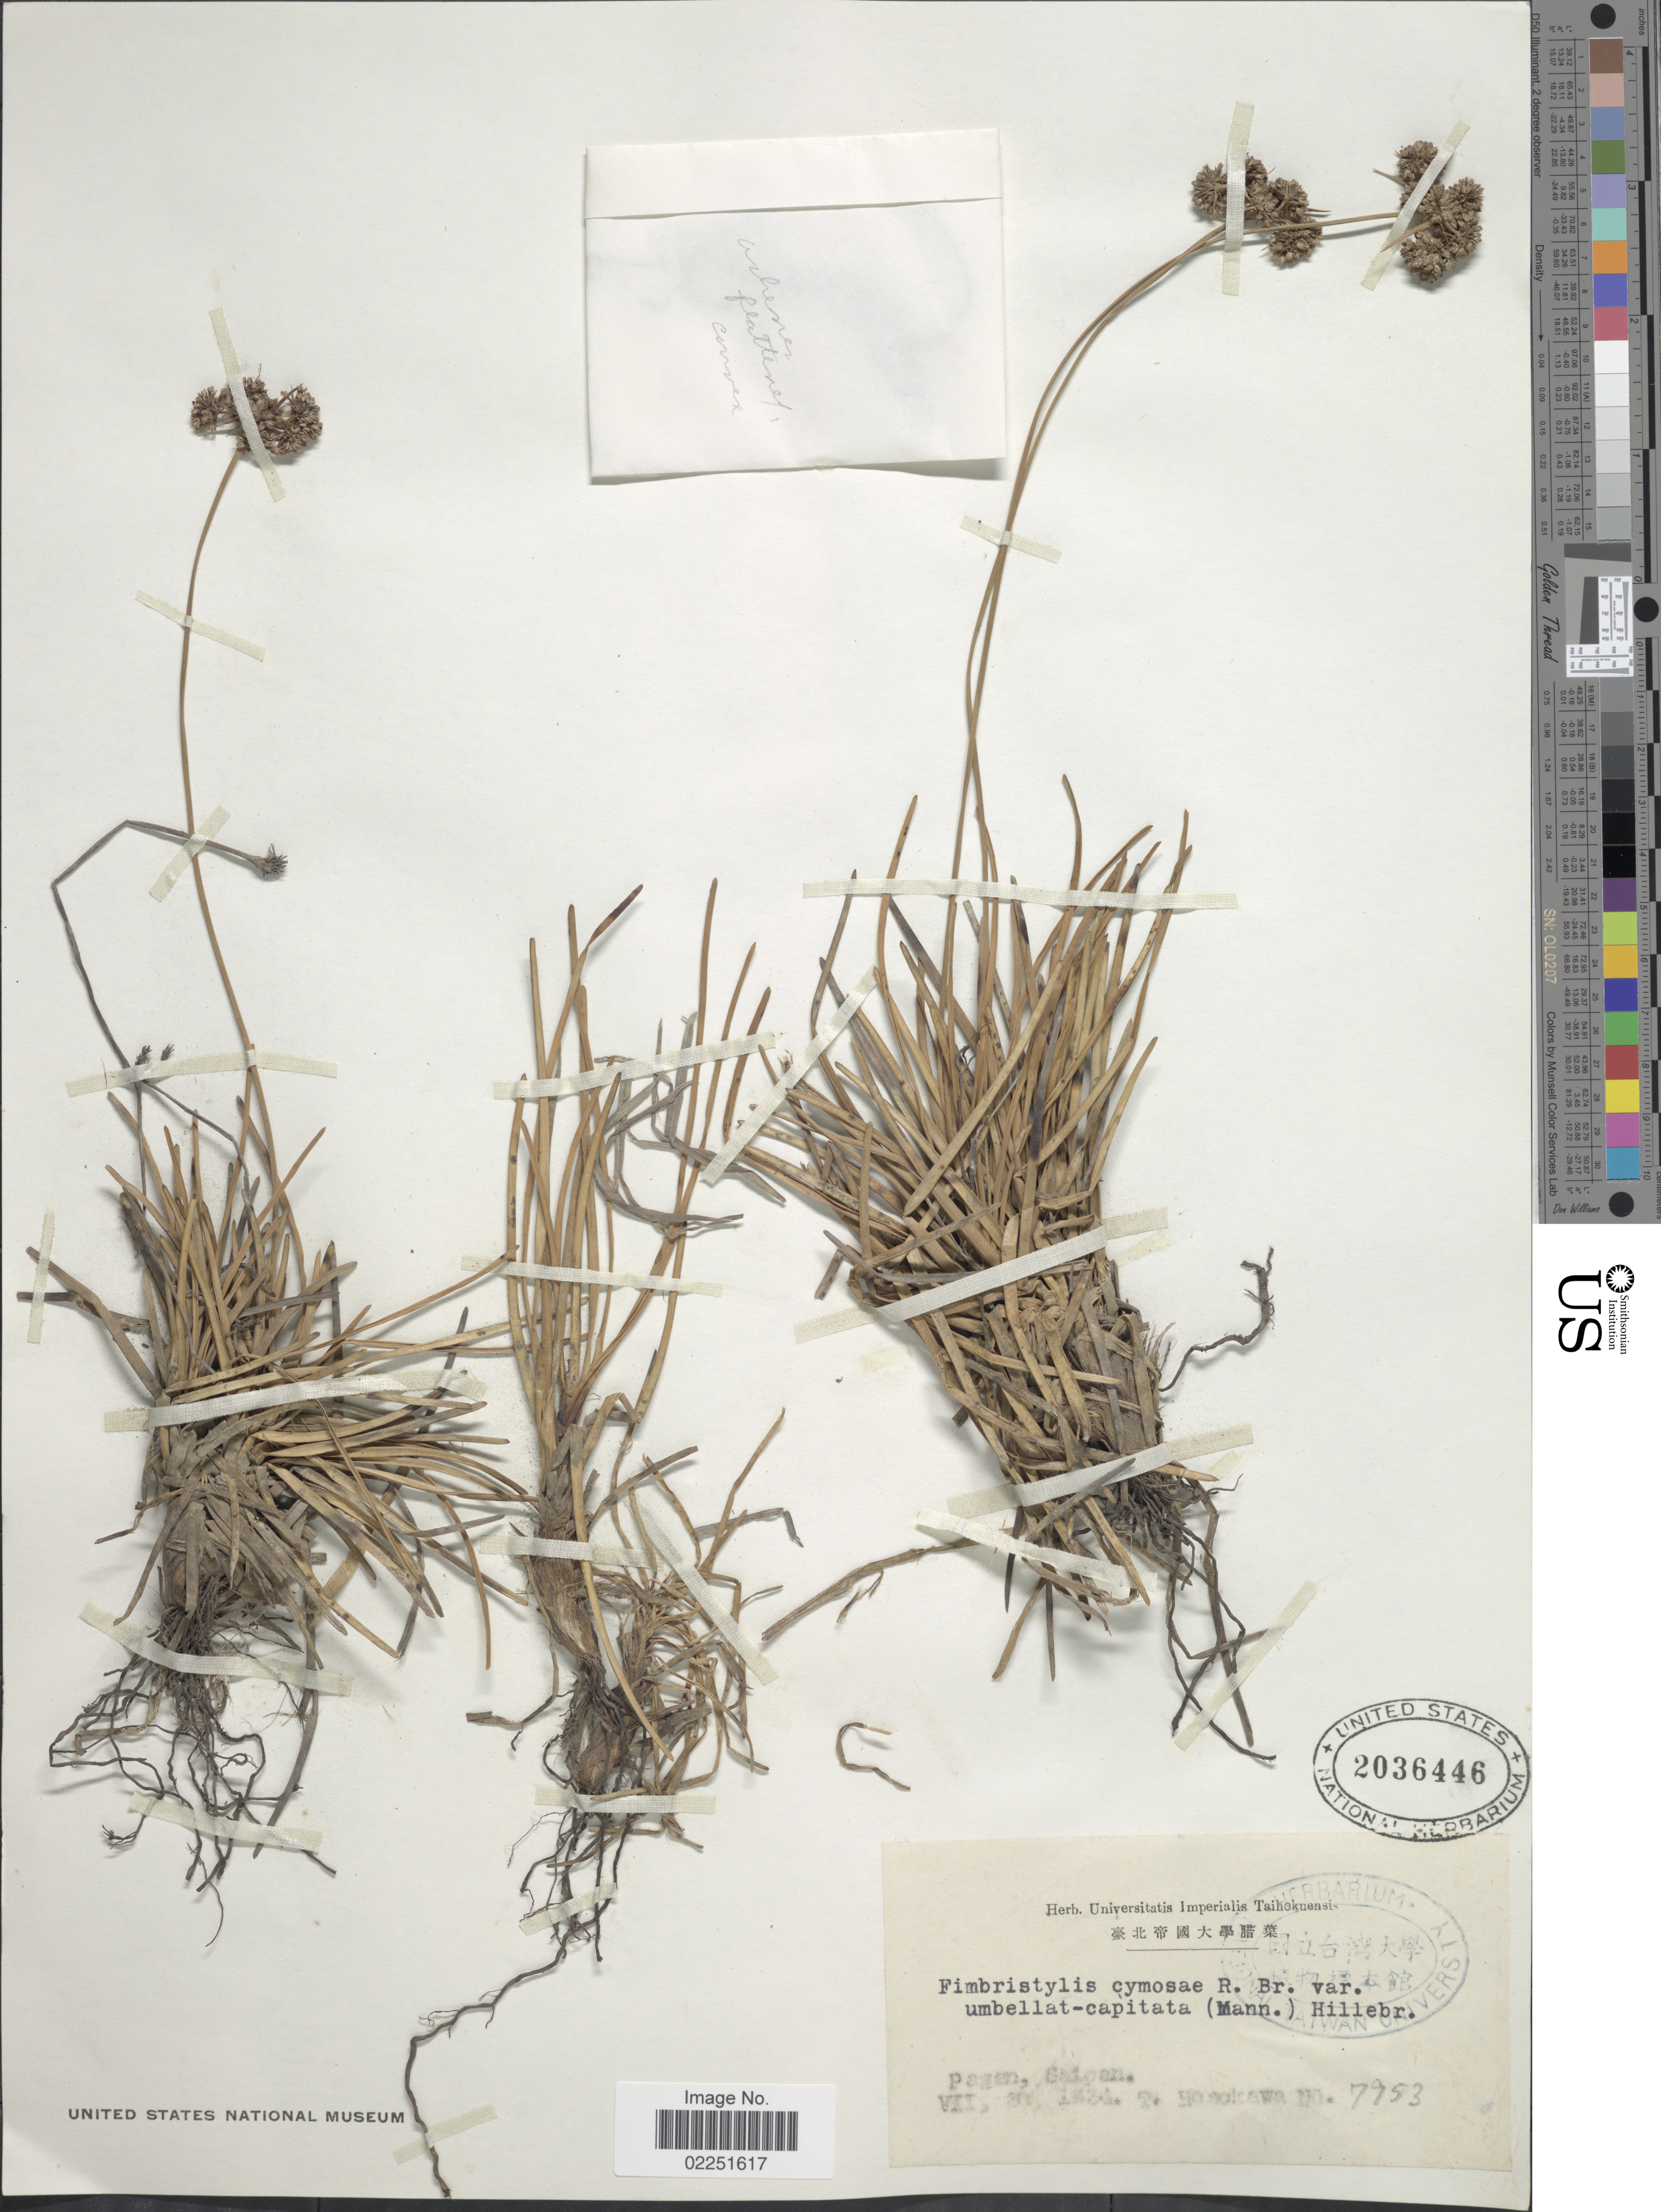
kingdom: Plantae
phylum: Tracheophyta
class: Liliopsida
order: Poales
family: Cyperaceae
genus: Fimbristylis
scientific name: Fimbristylis cymosa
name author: R. Br.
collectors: T. Hosokawa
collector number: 7953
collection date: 1934-07-21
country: Northern Mariana Islands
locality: Pagen, Saipan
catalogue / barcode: US 2036446